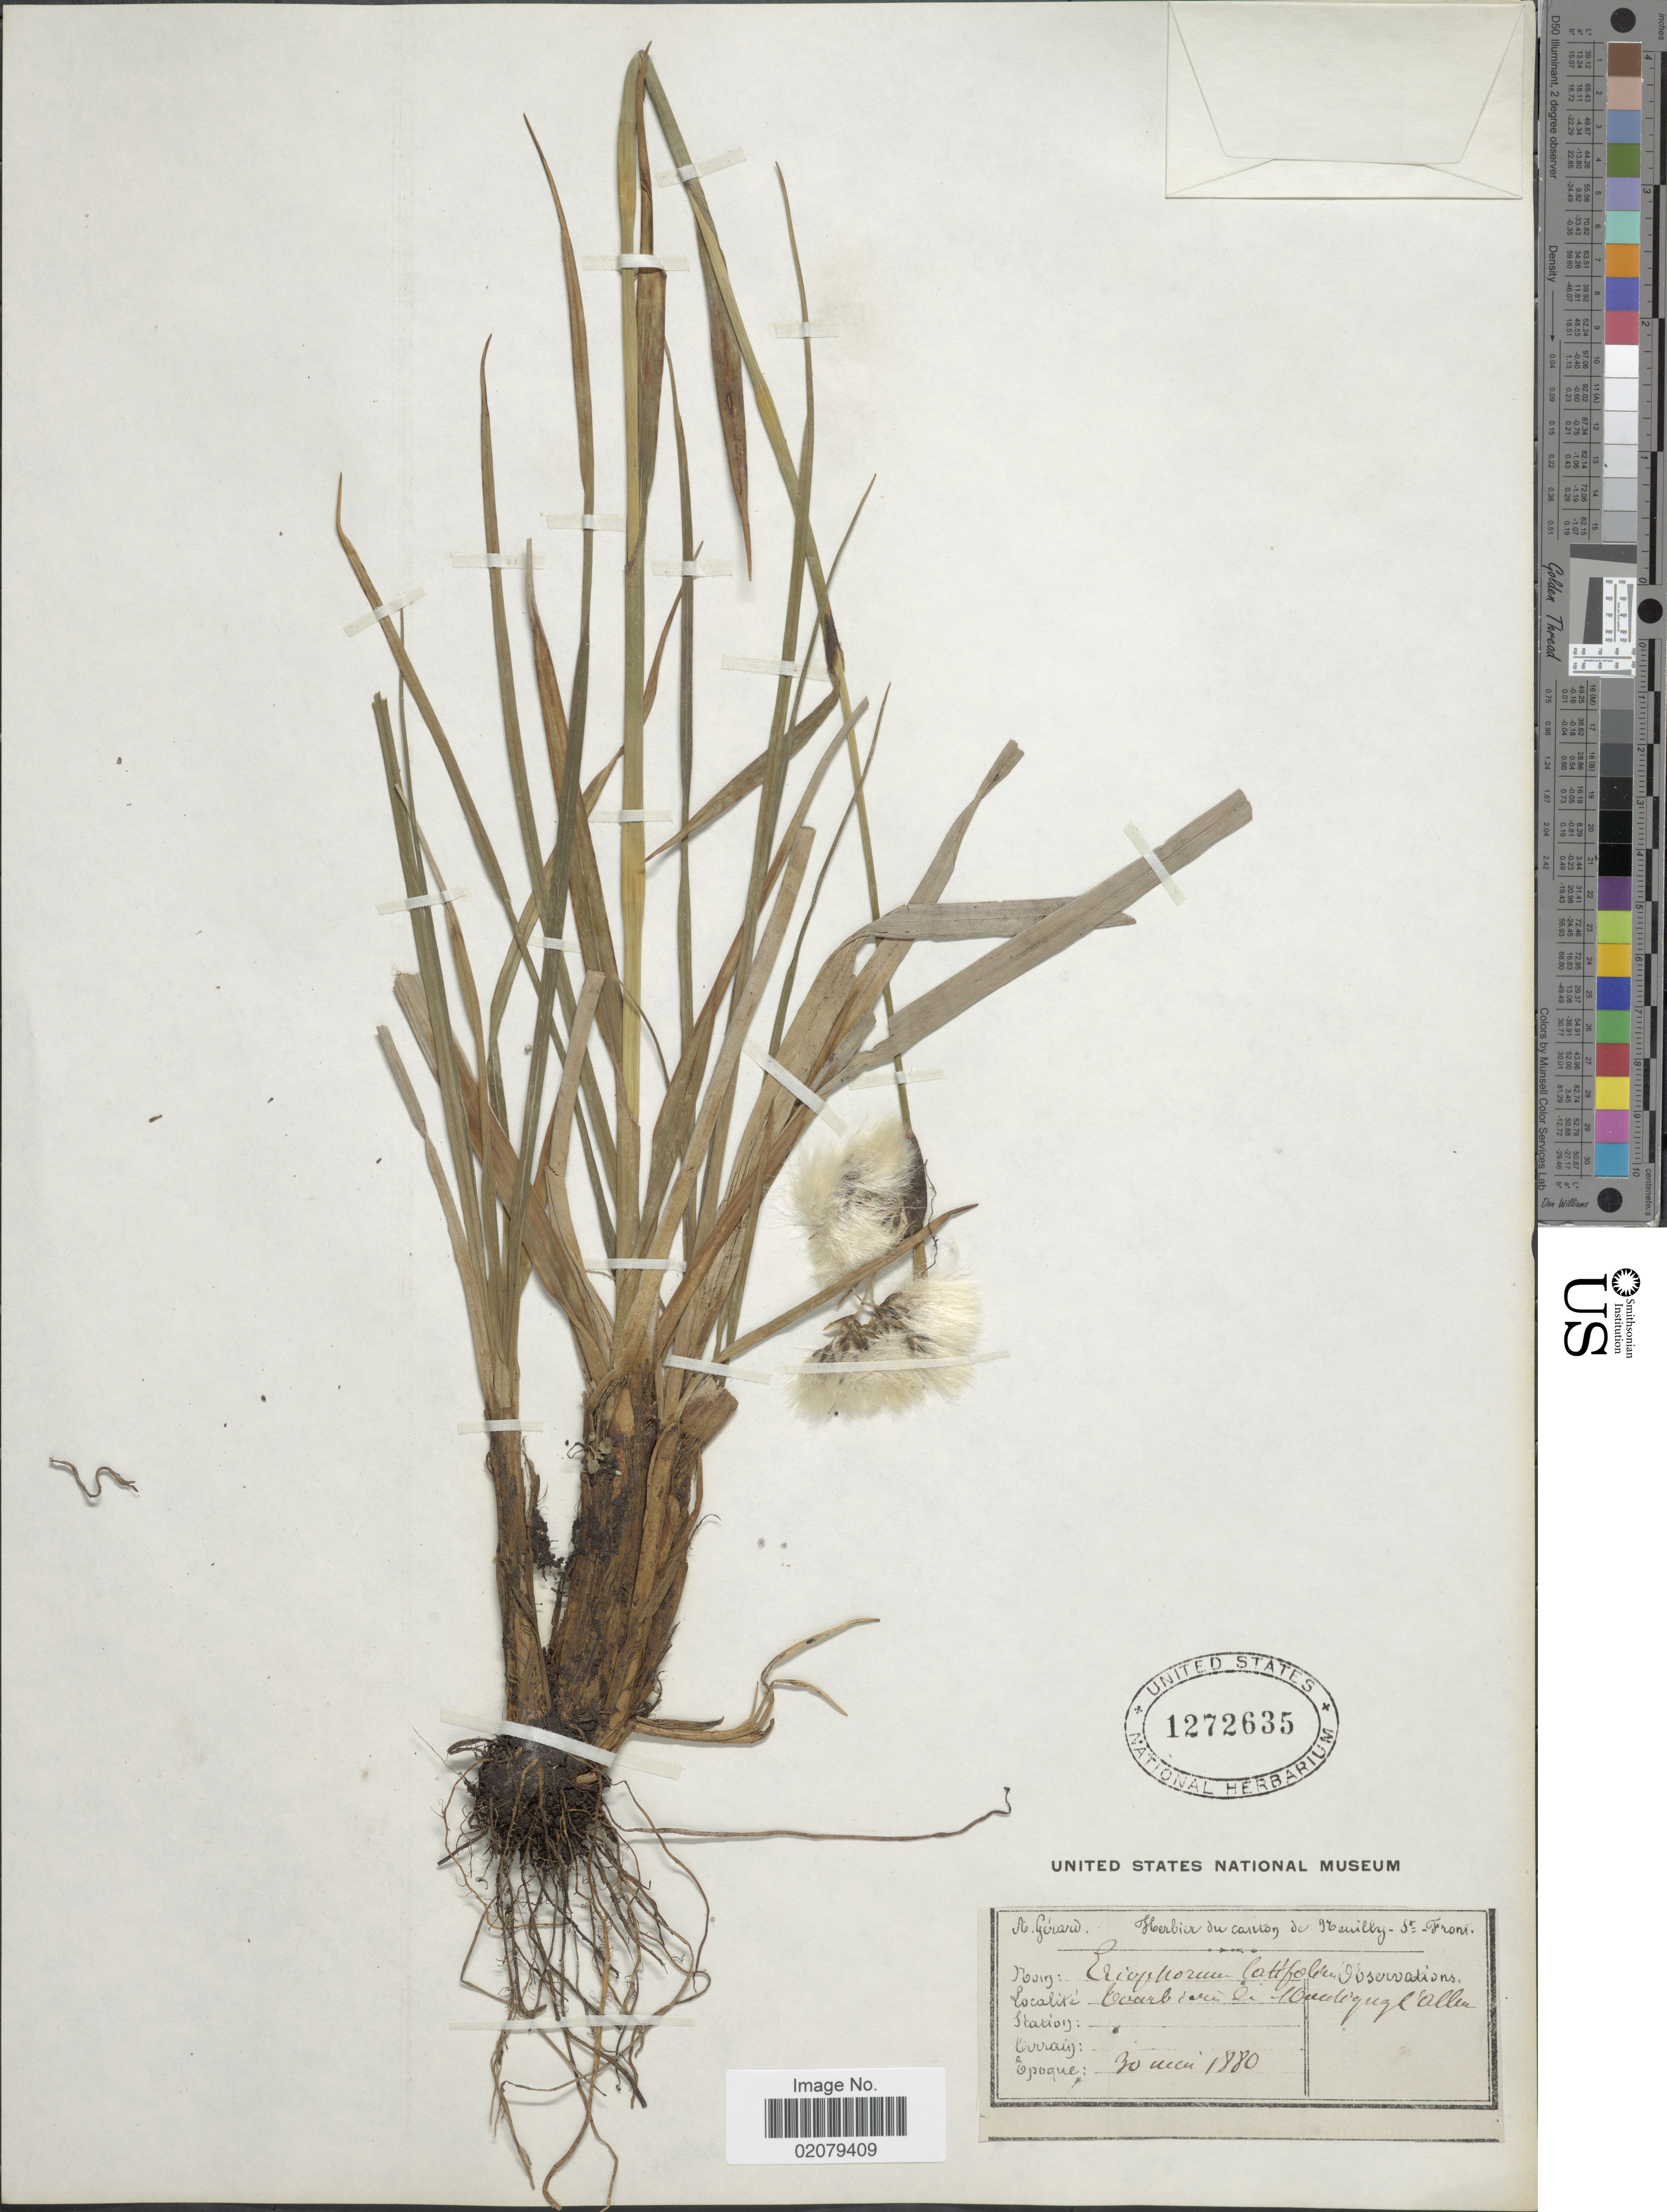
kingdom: Plantae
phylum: Tracheophyta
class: Liliopsida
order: Poales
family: Cyperaceae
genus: Eriophorum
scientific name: Eriophorum latifolium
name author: Hoppe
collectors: A. Gerard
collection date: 1880-05-30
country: Germany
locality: Evarb de la Weededgreg Allen [interpreted]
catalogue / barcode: US 1272635